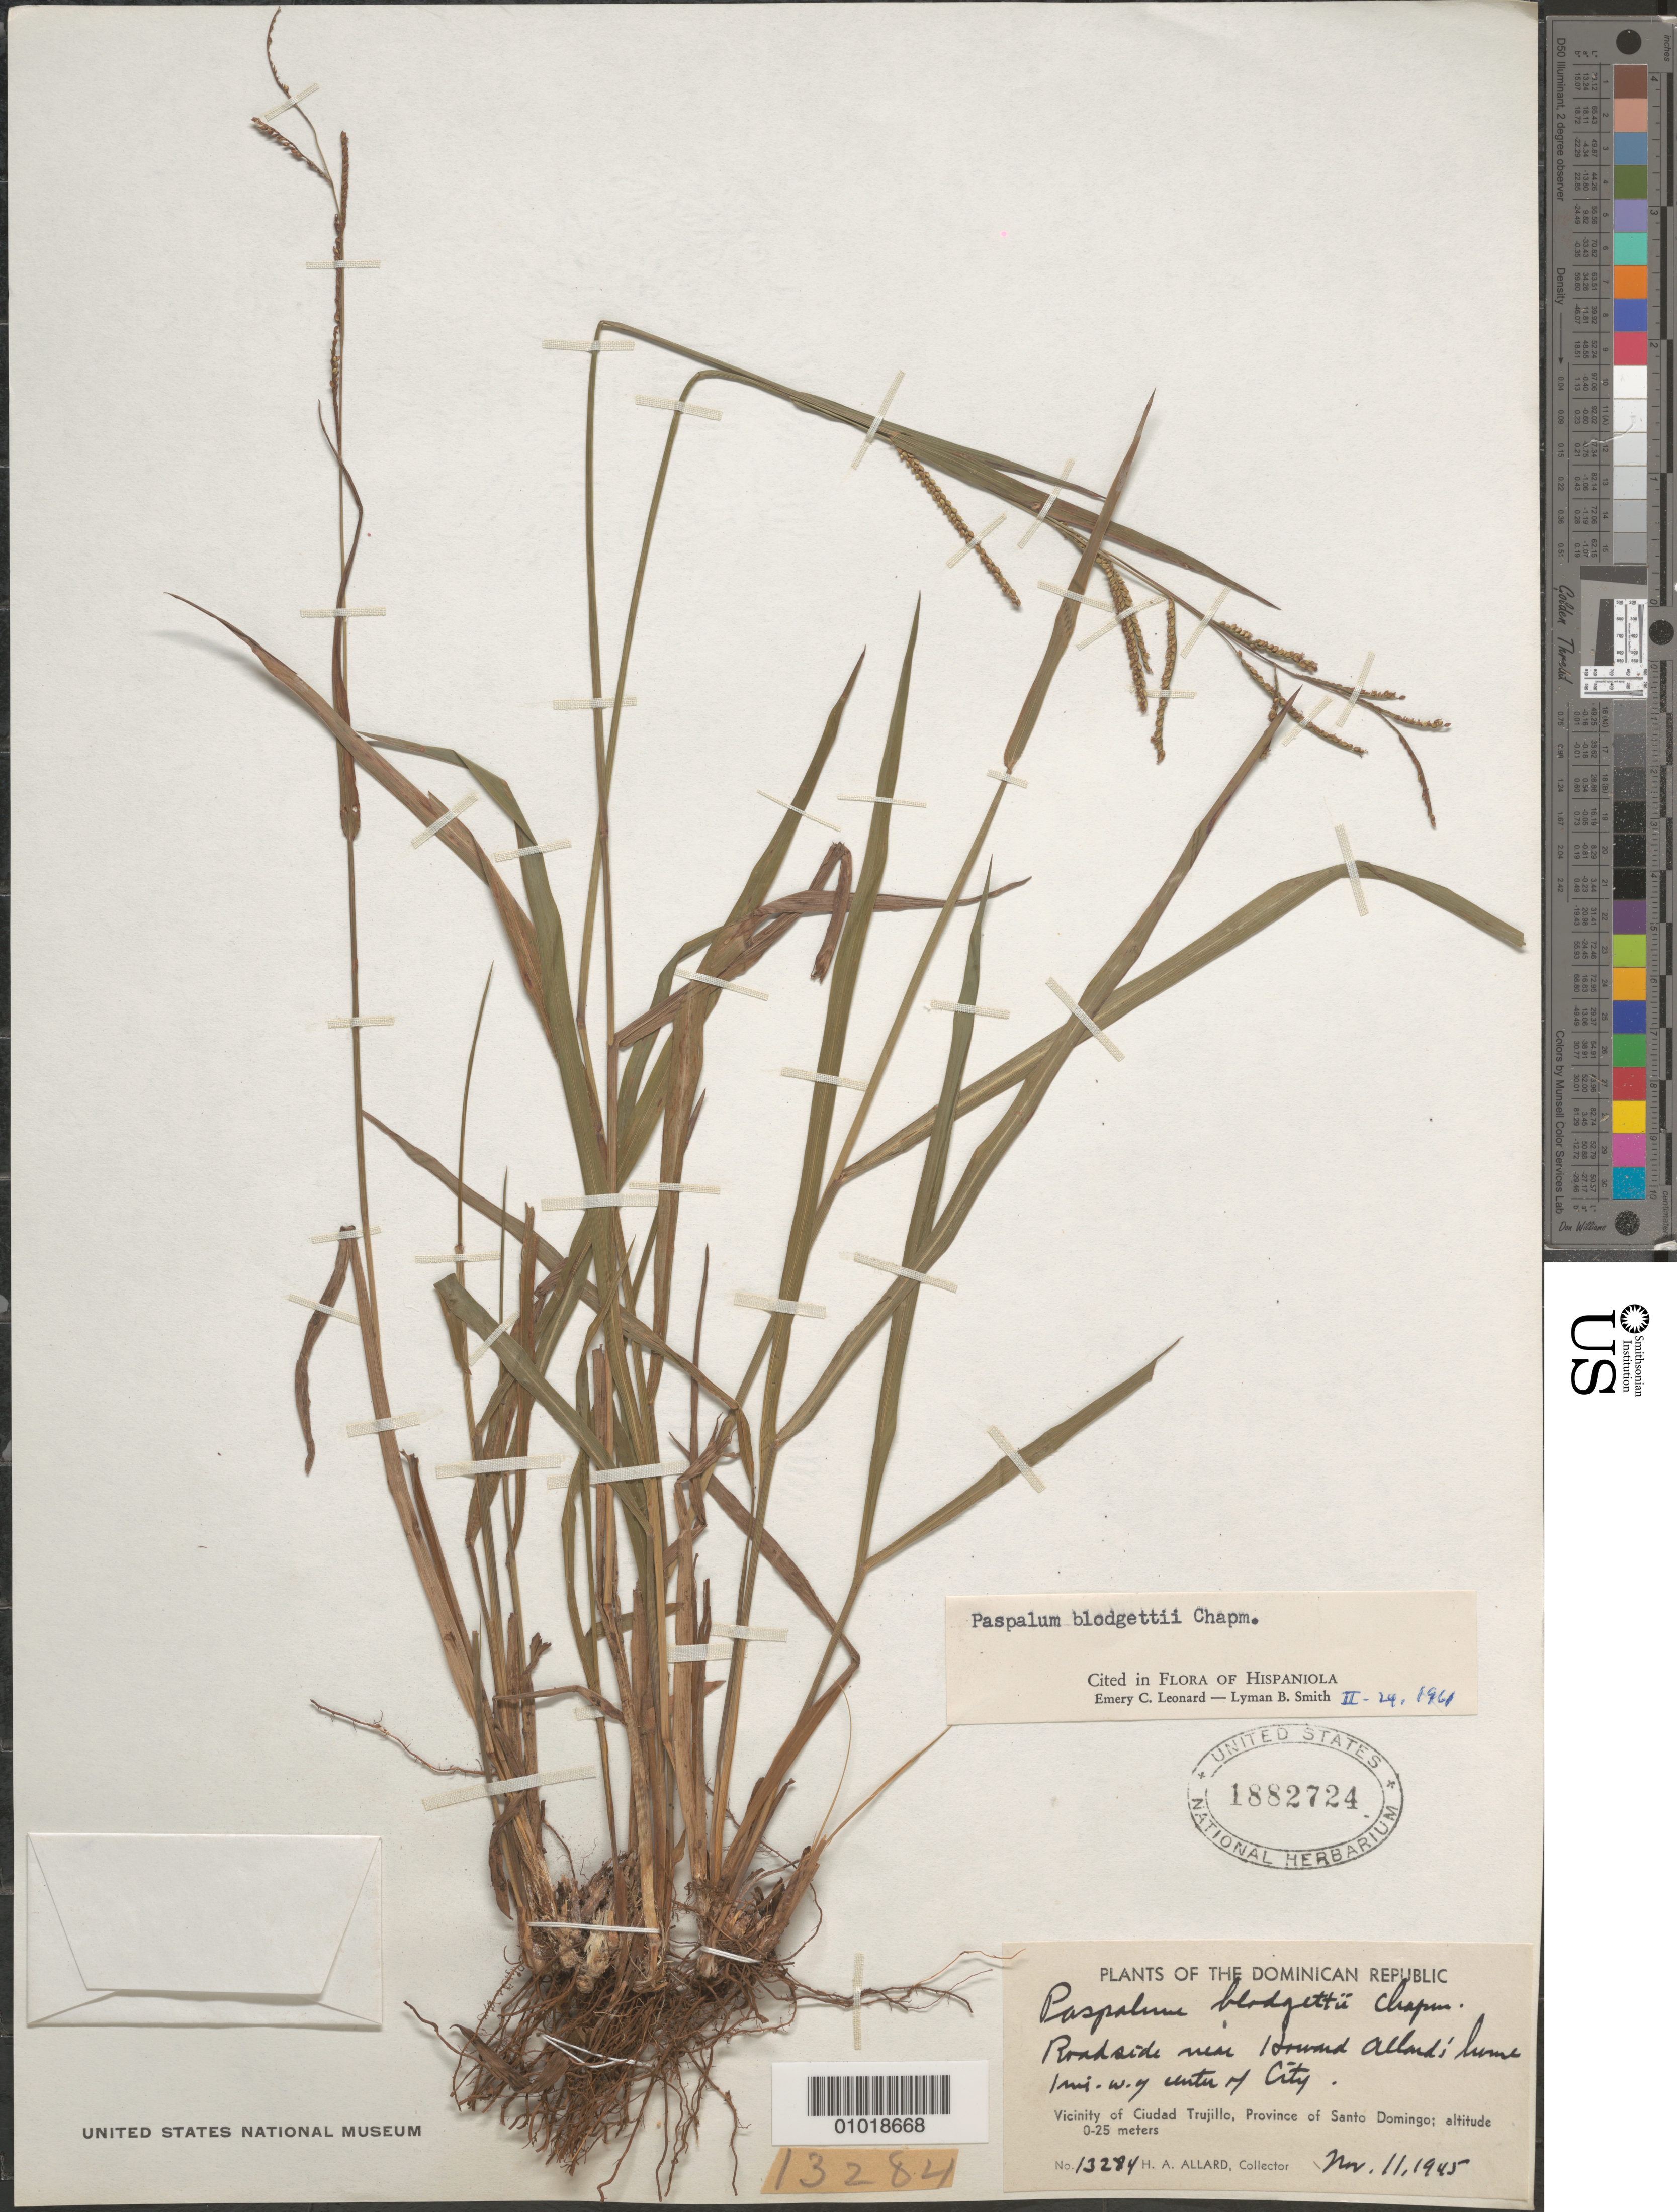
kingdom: Plantae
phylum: Tracheophyta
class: Liliopsida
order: Poales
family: Poaceae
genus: Paspalum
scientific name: Paspalum blodgettii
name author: Chapm.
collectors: H. A. Allard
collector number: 13284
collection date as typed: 11 Nov 1945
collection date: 1945-11-11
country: Dominican Republic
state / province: Distrito Nacional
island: Hispaniola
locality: Vic. of Ciudad Trujillo, Prov. Santo Domingo, roadside near Howard Allard's home, 1 mi W of city center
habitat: roadside near home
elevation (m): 0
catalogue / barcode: US 1882724